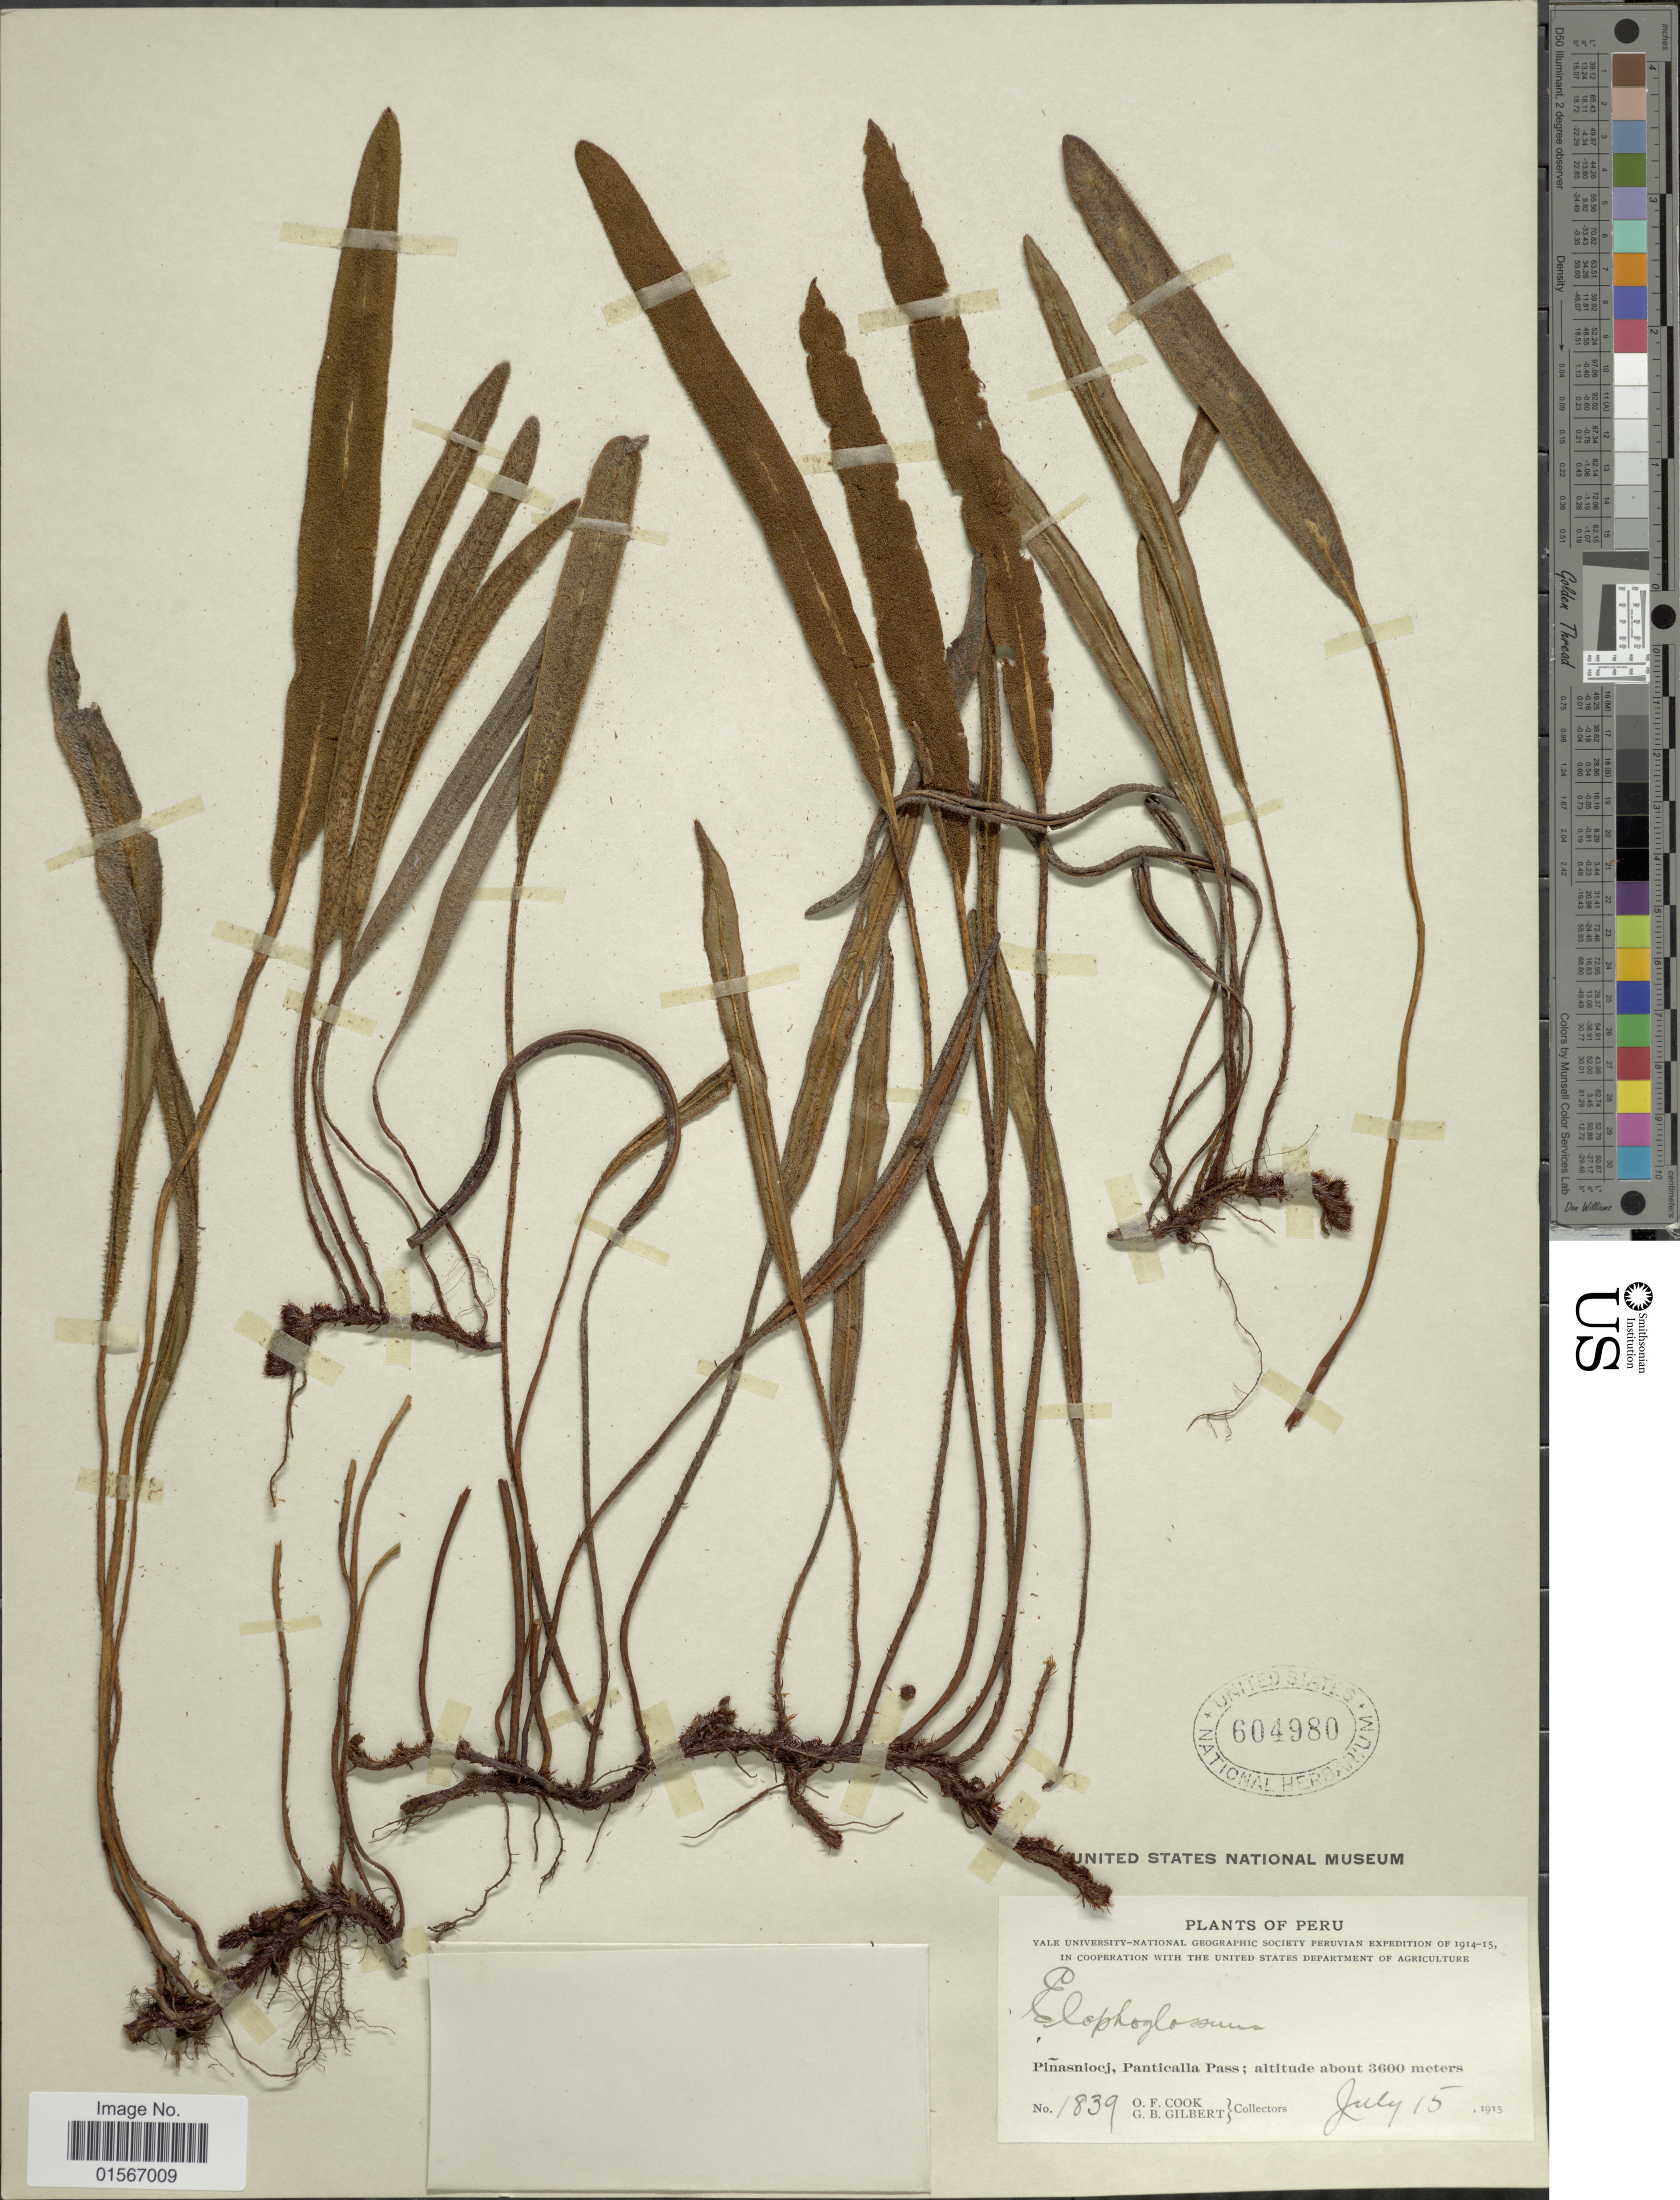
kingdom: Plantae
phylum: Tracheophyta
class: Polypodiopsida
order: Polypodiales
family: Dryopteridaceae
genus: Elaphoglossum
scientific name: Elaphoglossum mathewsii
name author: (Fée) T. Moore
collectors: O. F. Cook & G. B. Gilbert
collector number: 1839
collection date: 1915-07-15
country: Peru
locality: Pibasniocj, Panticalla Pass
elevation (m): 3600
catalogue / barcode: US 604980